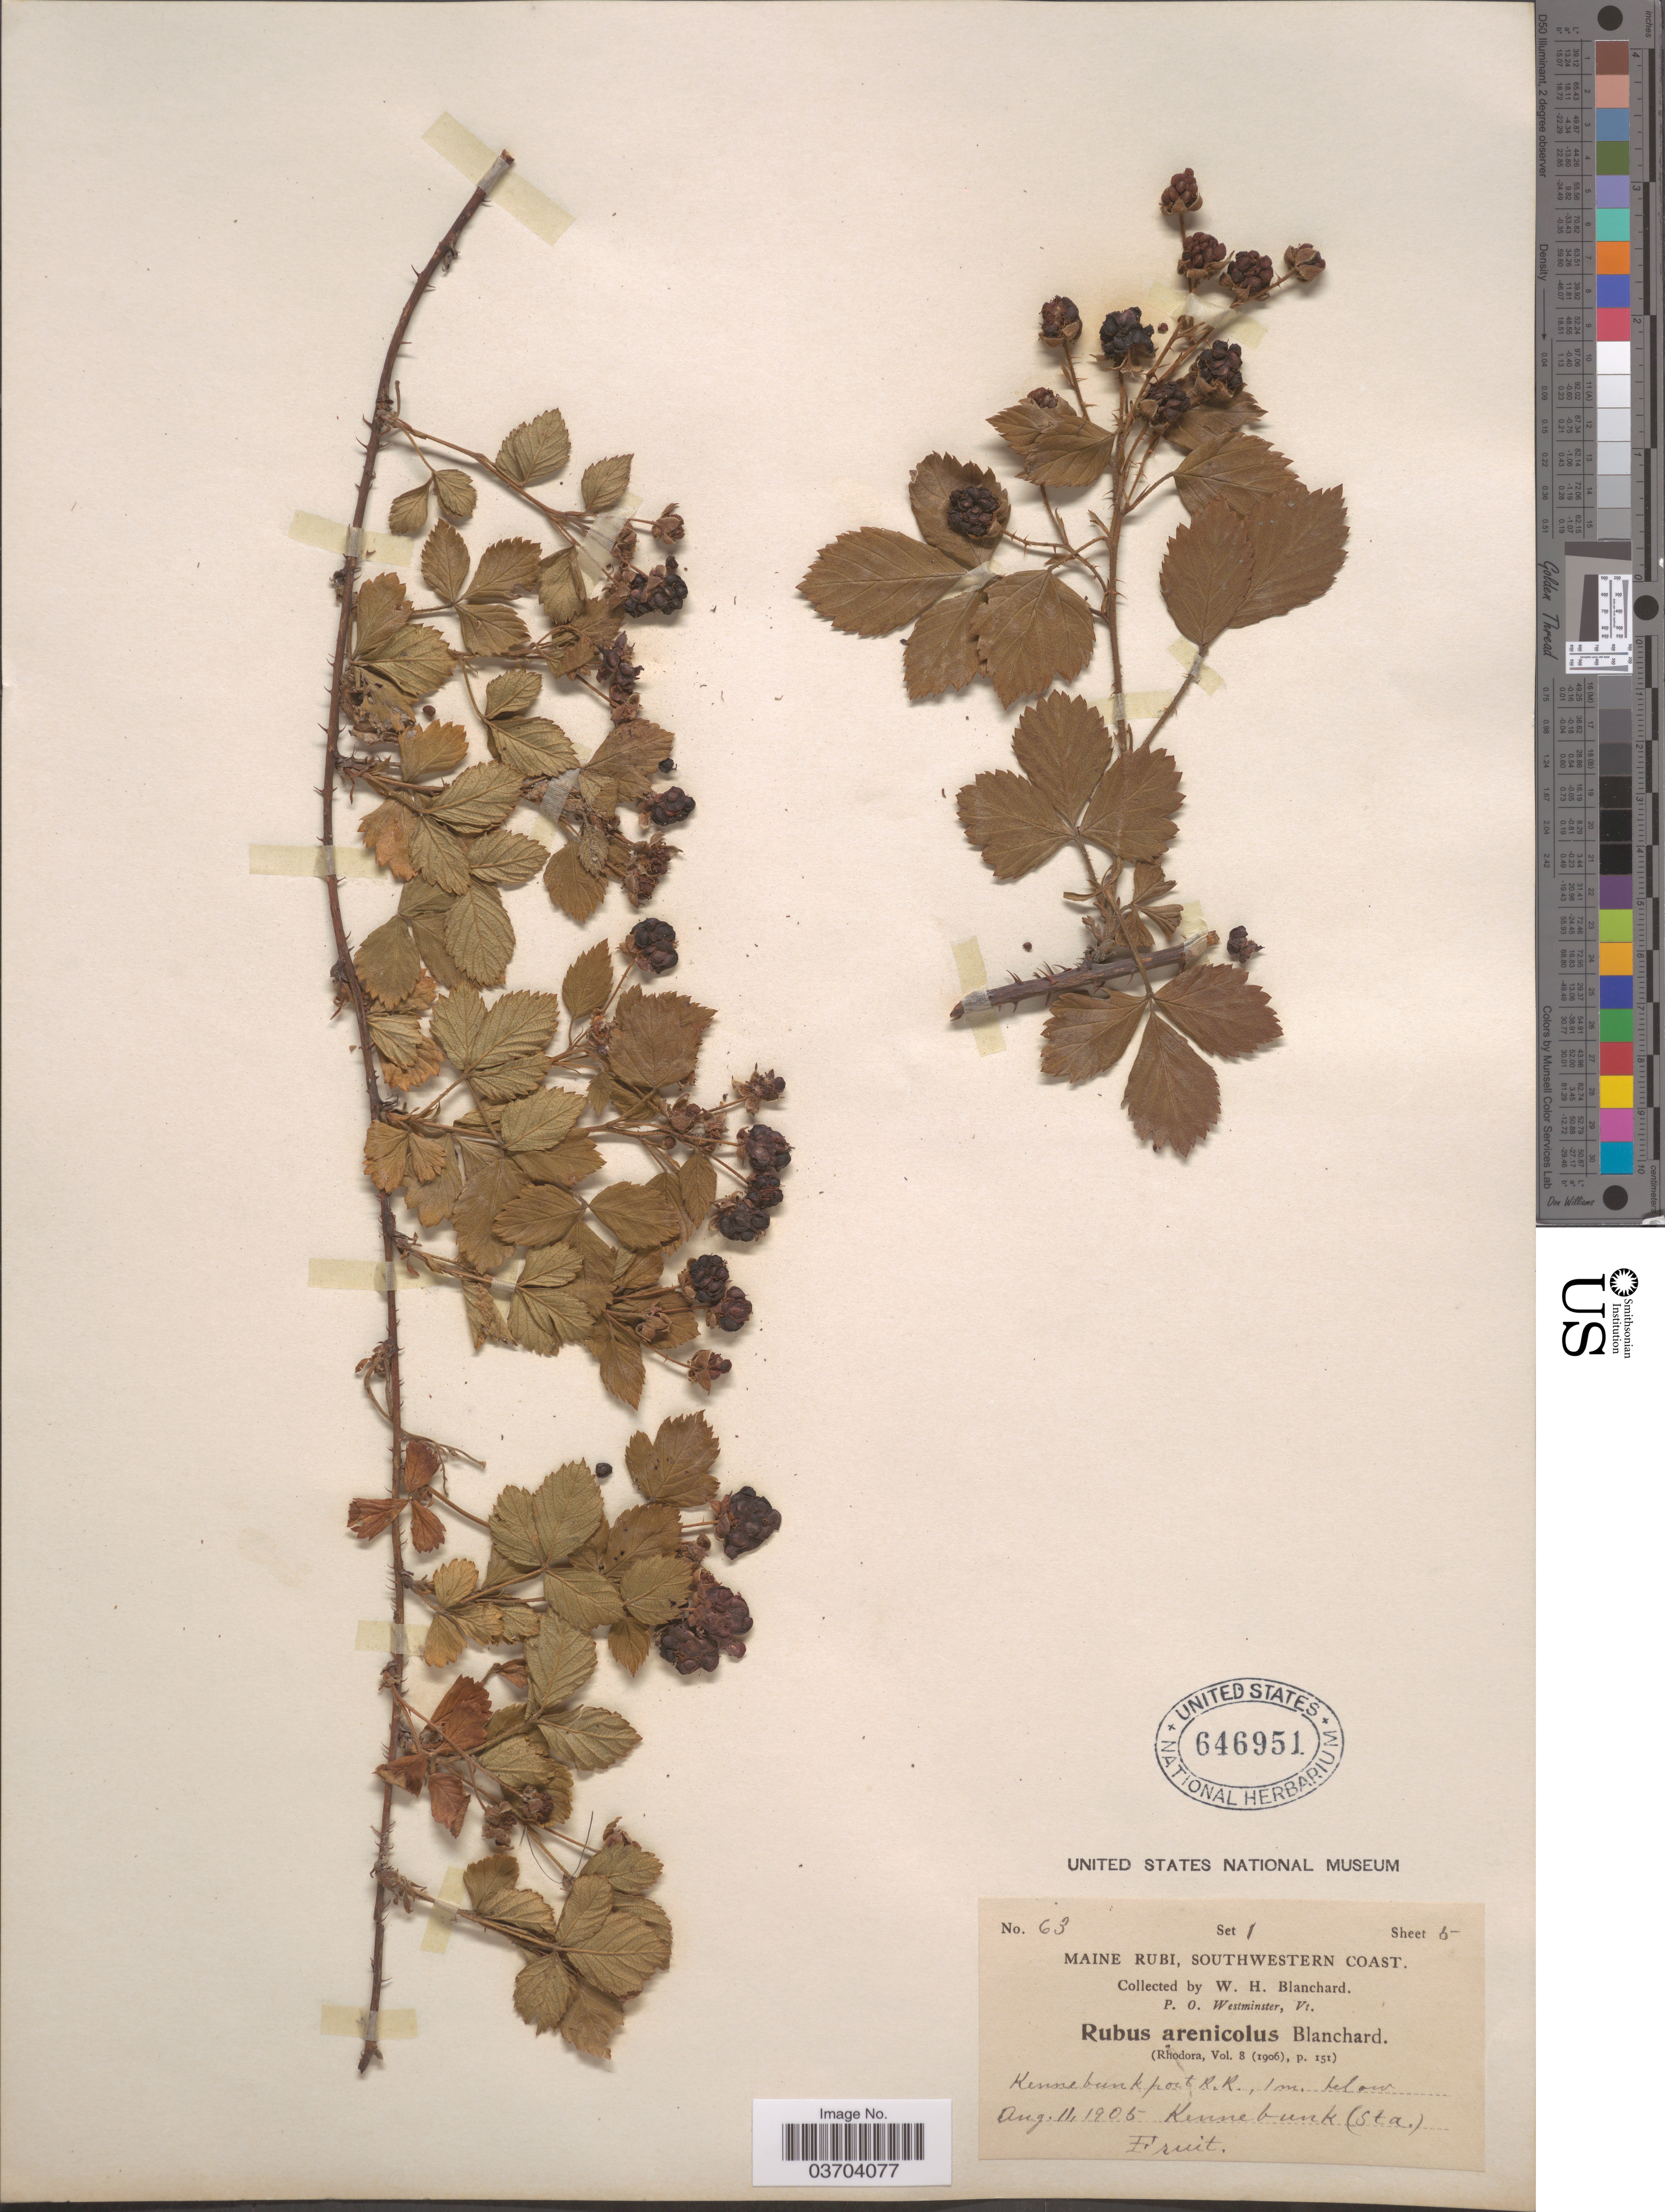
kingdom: Plantae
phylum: Tracheophyta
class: Magnoliopsida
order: Rosales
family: Rosaceae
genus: Rubus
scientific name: Rubus arenicola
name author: Blanch.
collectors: W. H. Blanchard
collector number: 63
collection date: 1905-08-11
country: United States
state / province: Maine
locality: Southwestern Coast. Kennebunkport R.R., 1 mi below Kennebunk (Sta.).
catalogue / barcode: US 646951